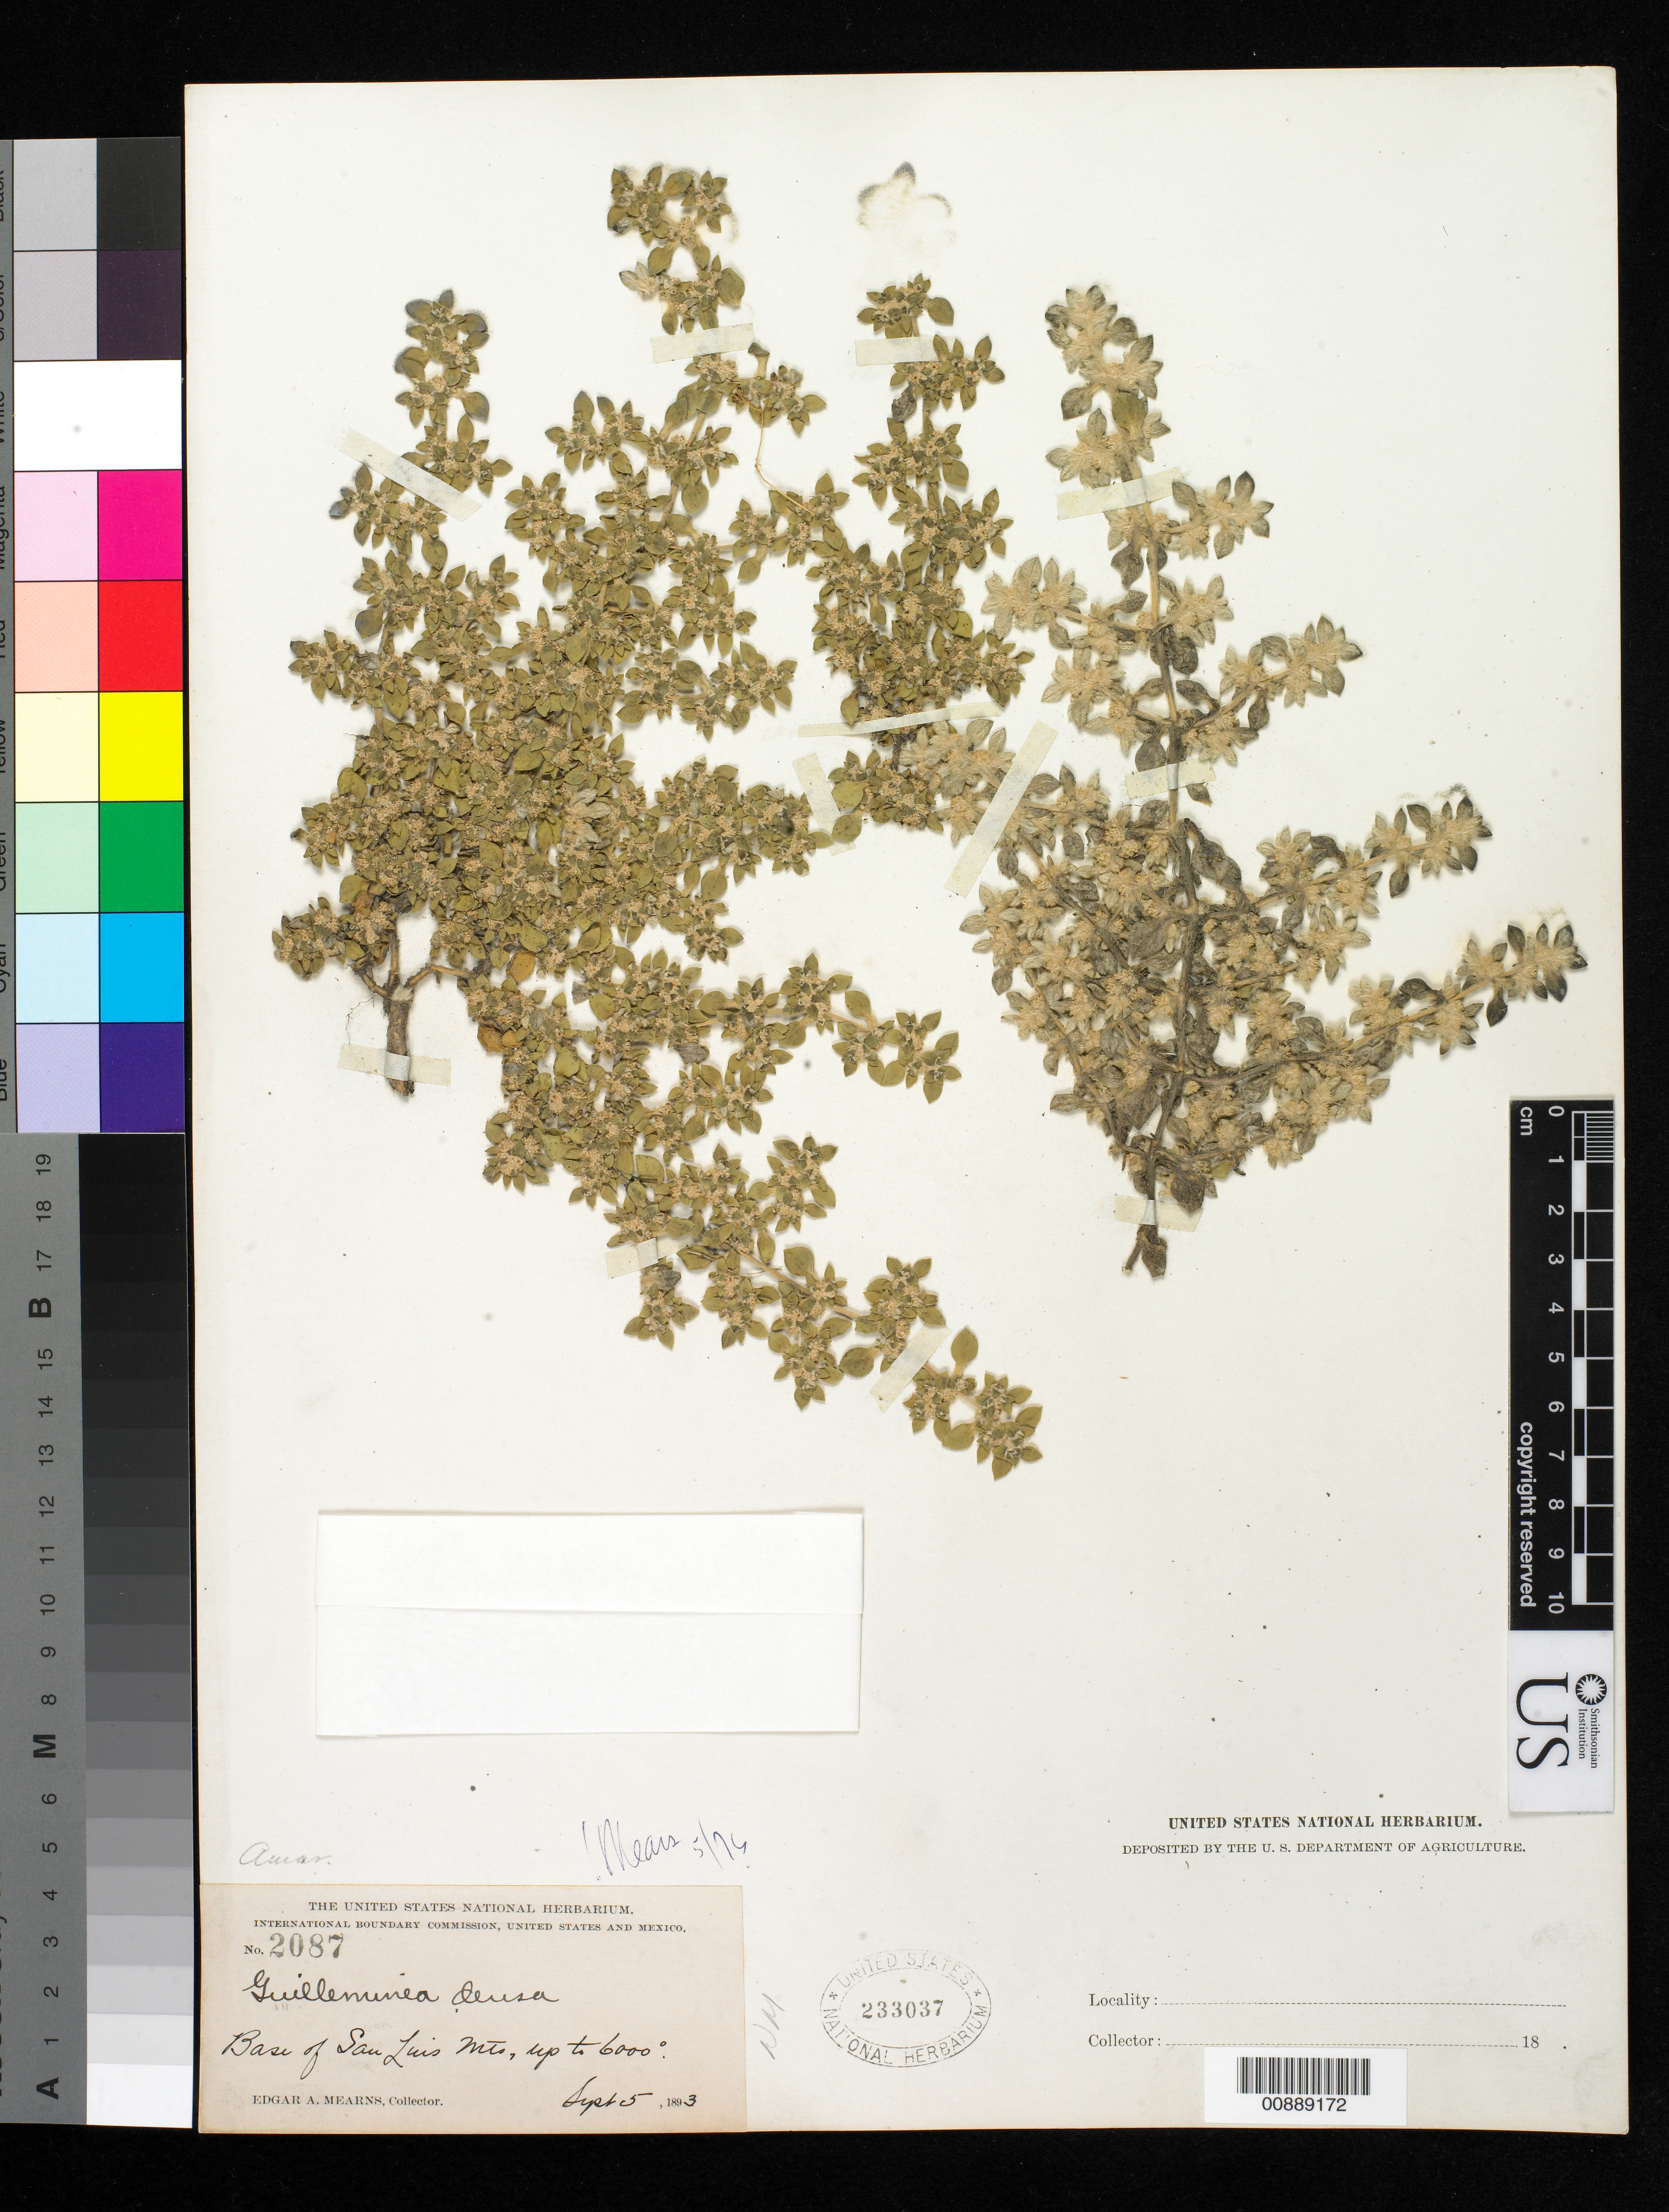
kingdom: Plantae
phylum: Tracheophyta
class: Magnoliopsida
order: Caryophyllales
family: Amaranthaceae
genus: Guilleminea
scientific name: Guilleminea densa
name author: (Humb. & Bonpl. ex Schult.) Moq.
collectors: E. A. Mearns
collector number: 2087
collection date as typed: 05 Sep 1893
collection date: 1893-09-05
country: United States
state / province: New Mexico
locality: Base of San Luis Mts.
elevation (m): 1829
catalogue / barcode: US 233037